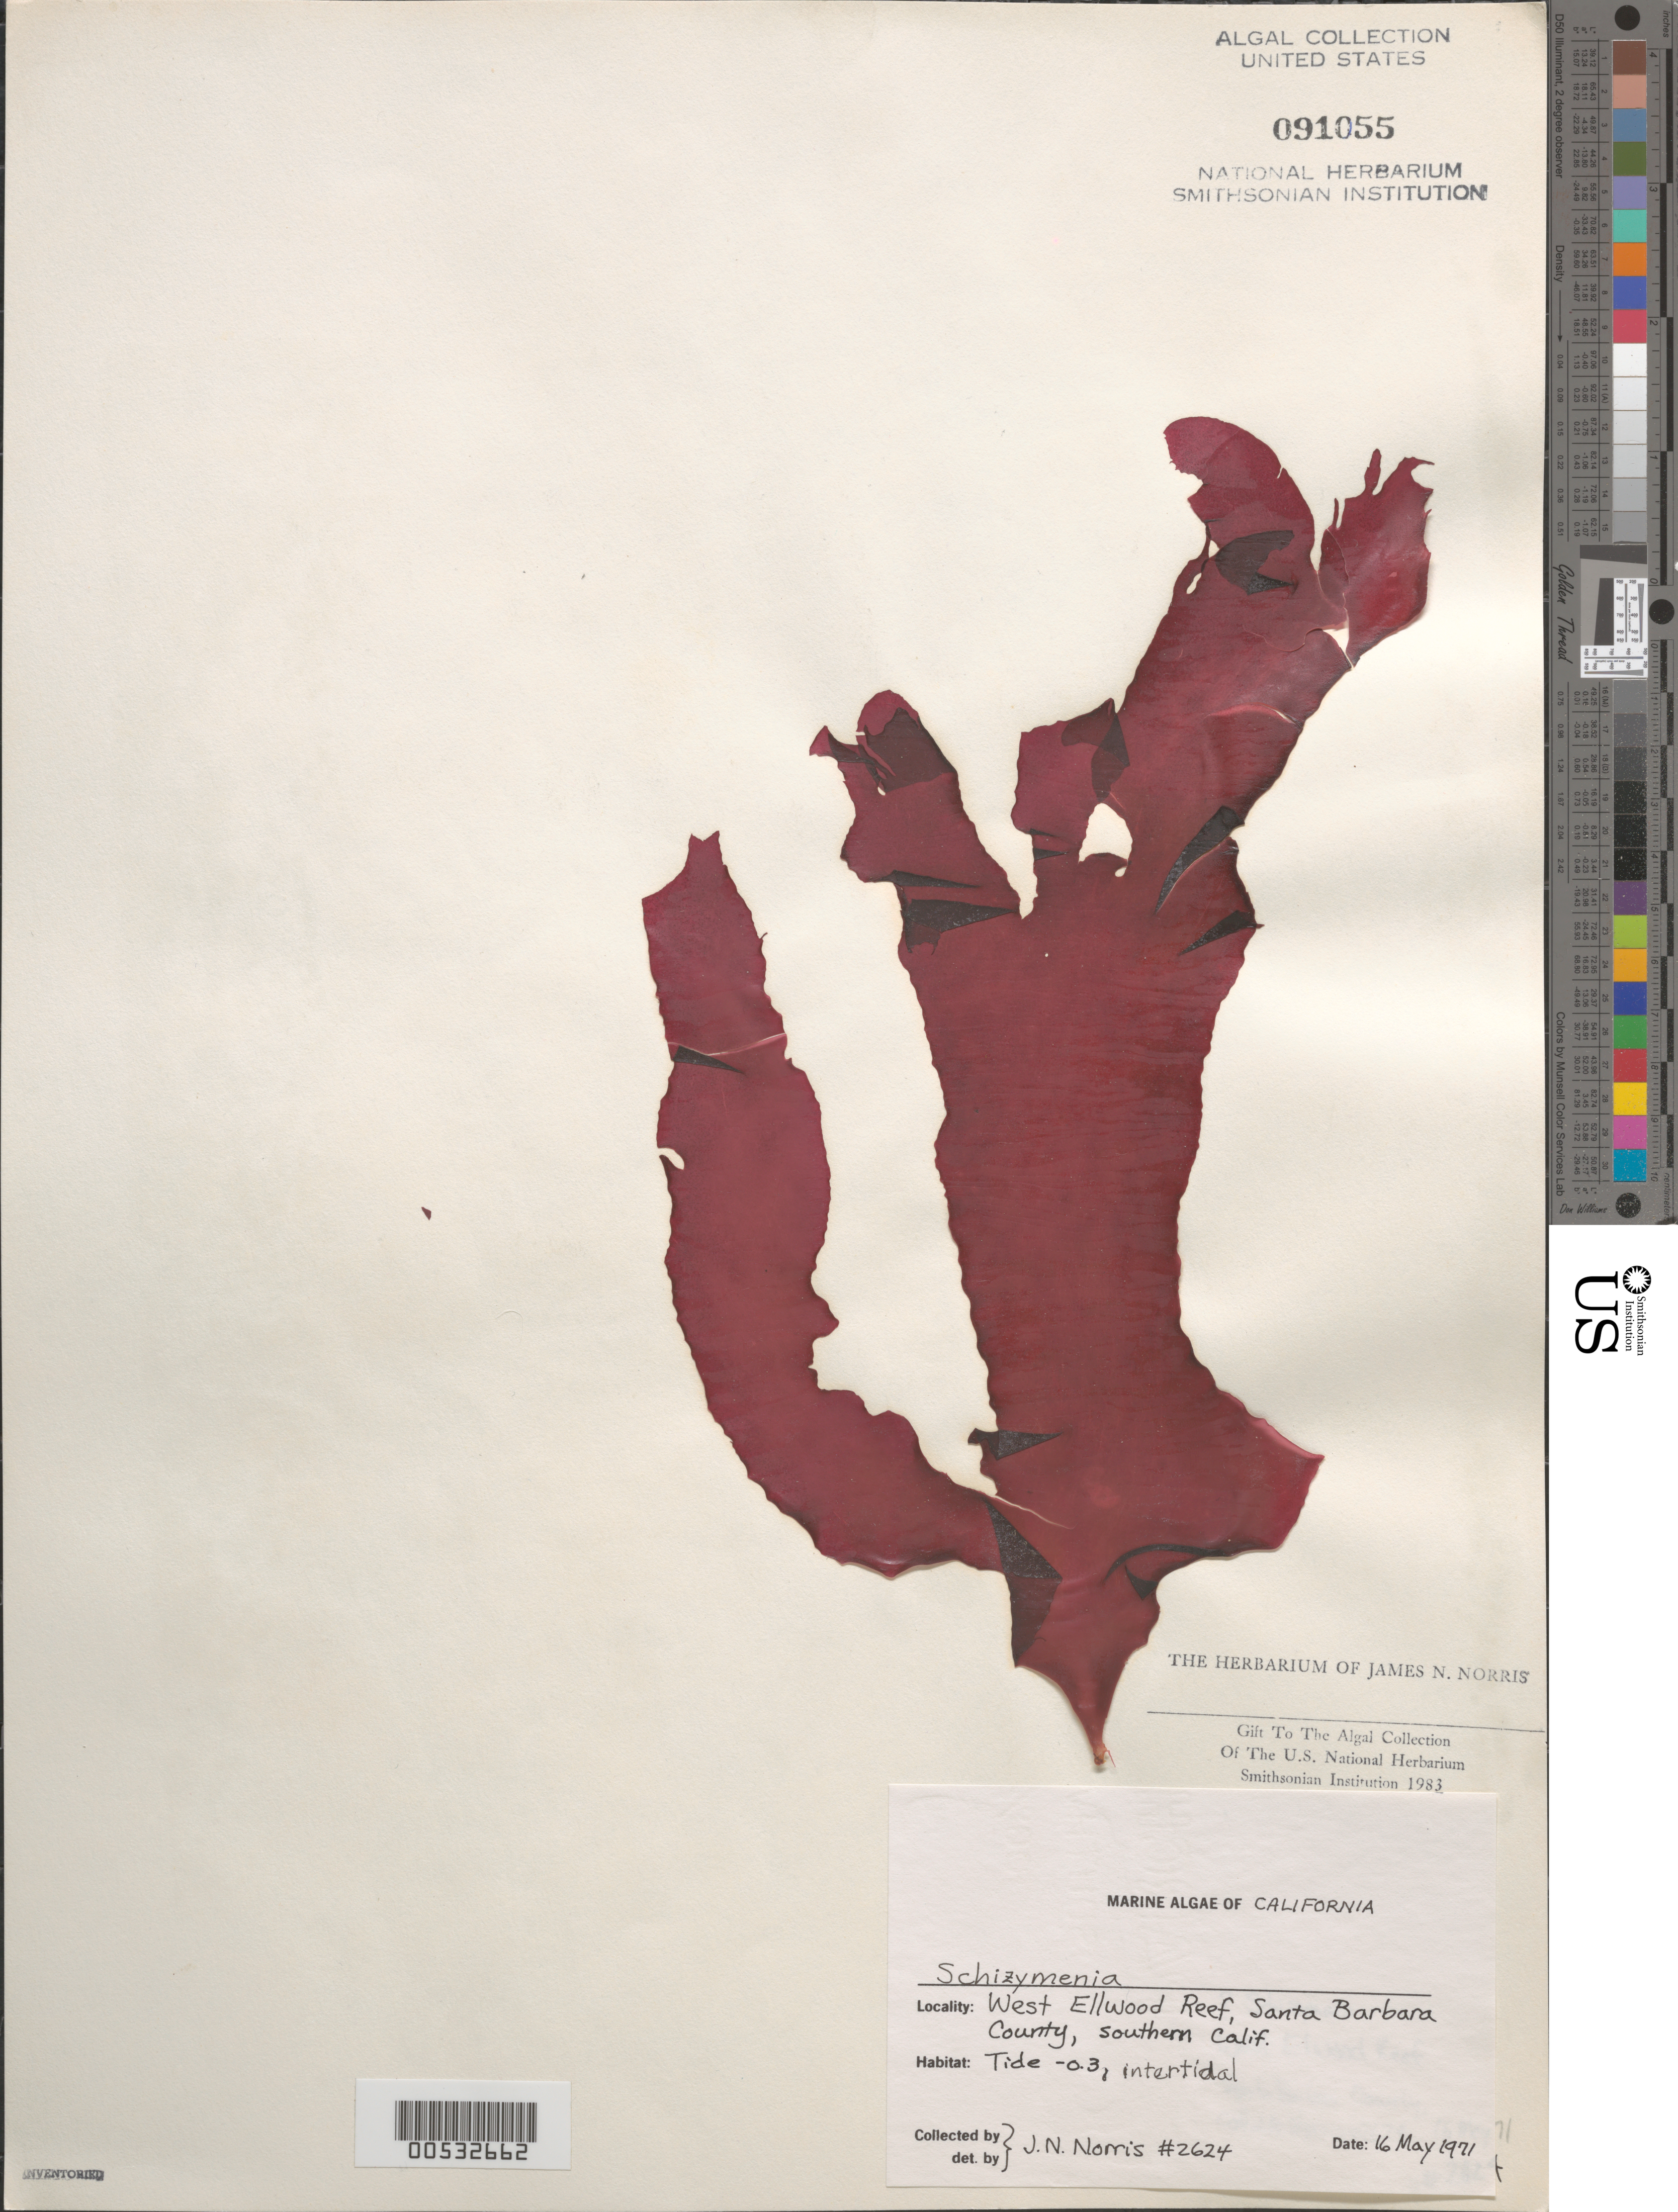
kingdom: Plantae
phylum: Rhodophyta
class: Florideophyceae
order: Nemastomatales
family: Schizymeniaceae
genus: Schizymenia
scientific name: Schizymenia sp.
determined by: Norris, James N.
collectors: J. N. Norris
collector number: JN-2624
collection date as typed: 16 May 1971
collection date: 1971-05-16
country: United States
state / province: California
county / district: Santa Barbara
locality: West Ellwood Reef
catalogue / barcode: US 91055